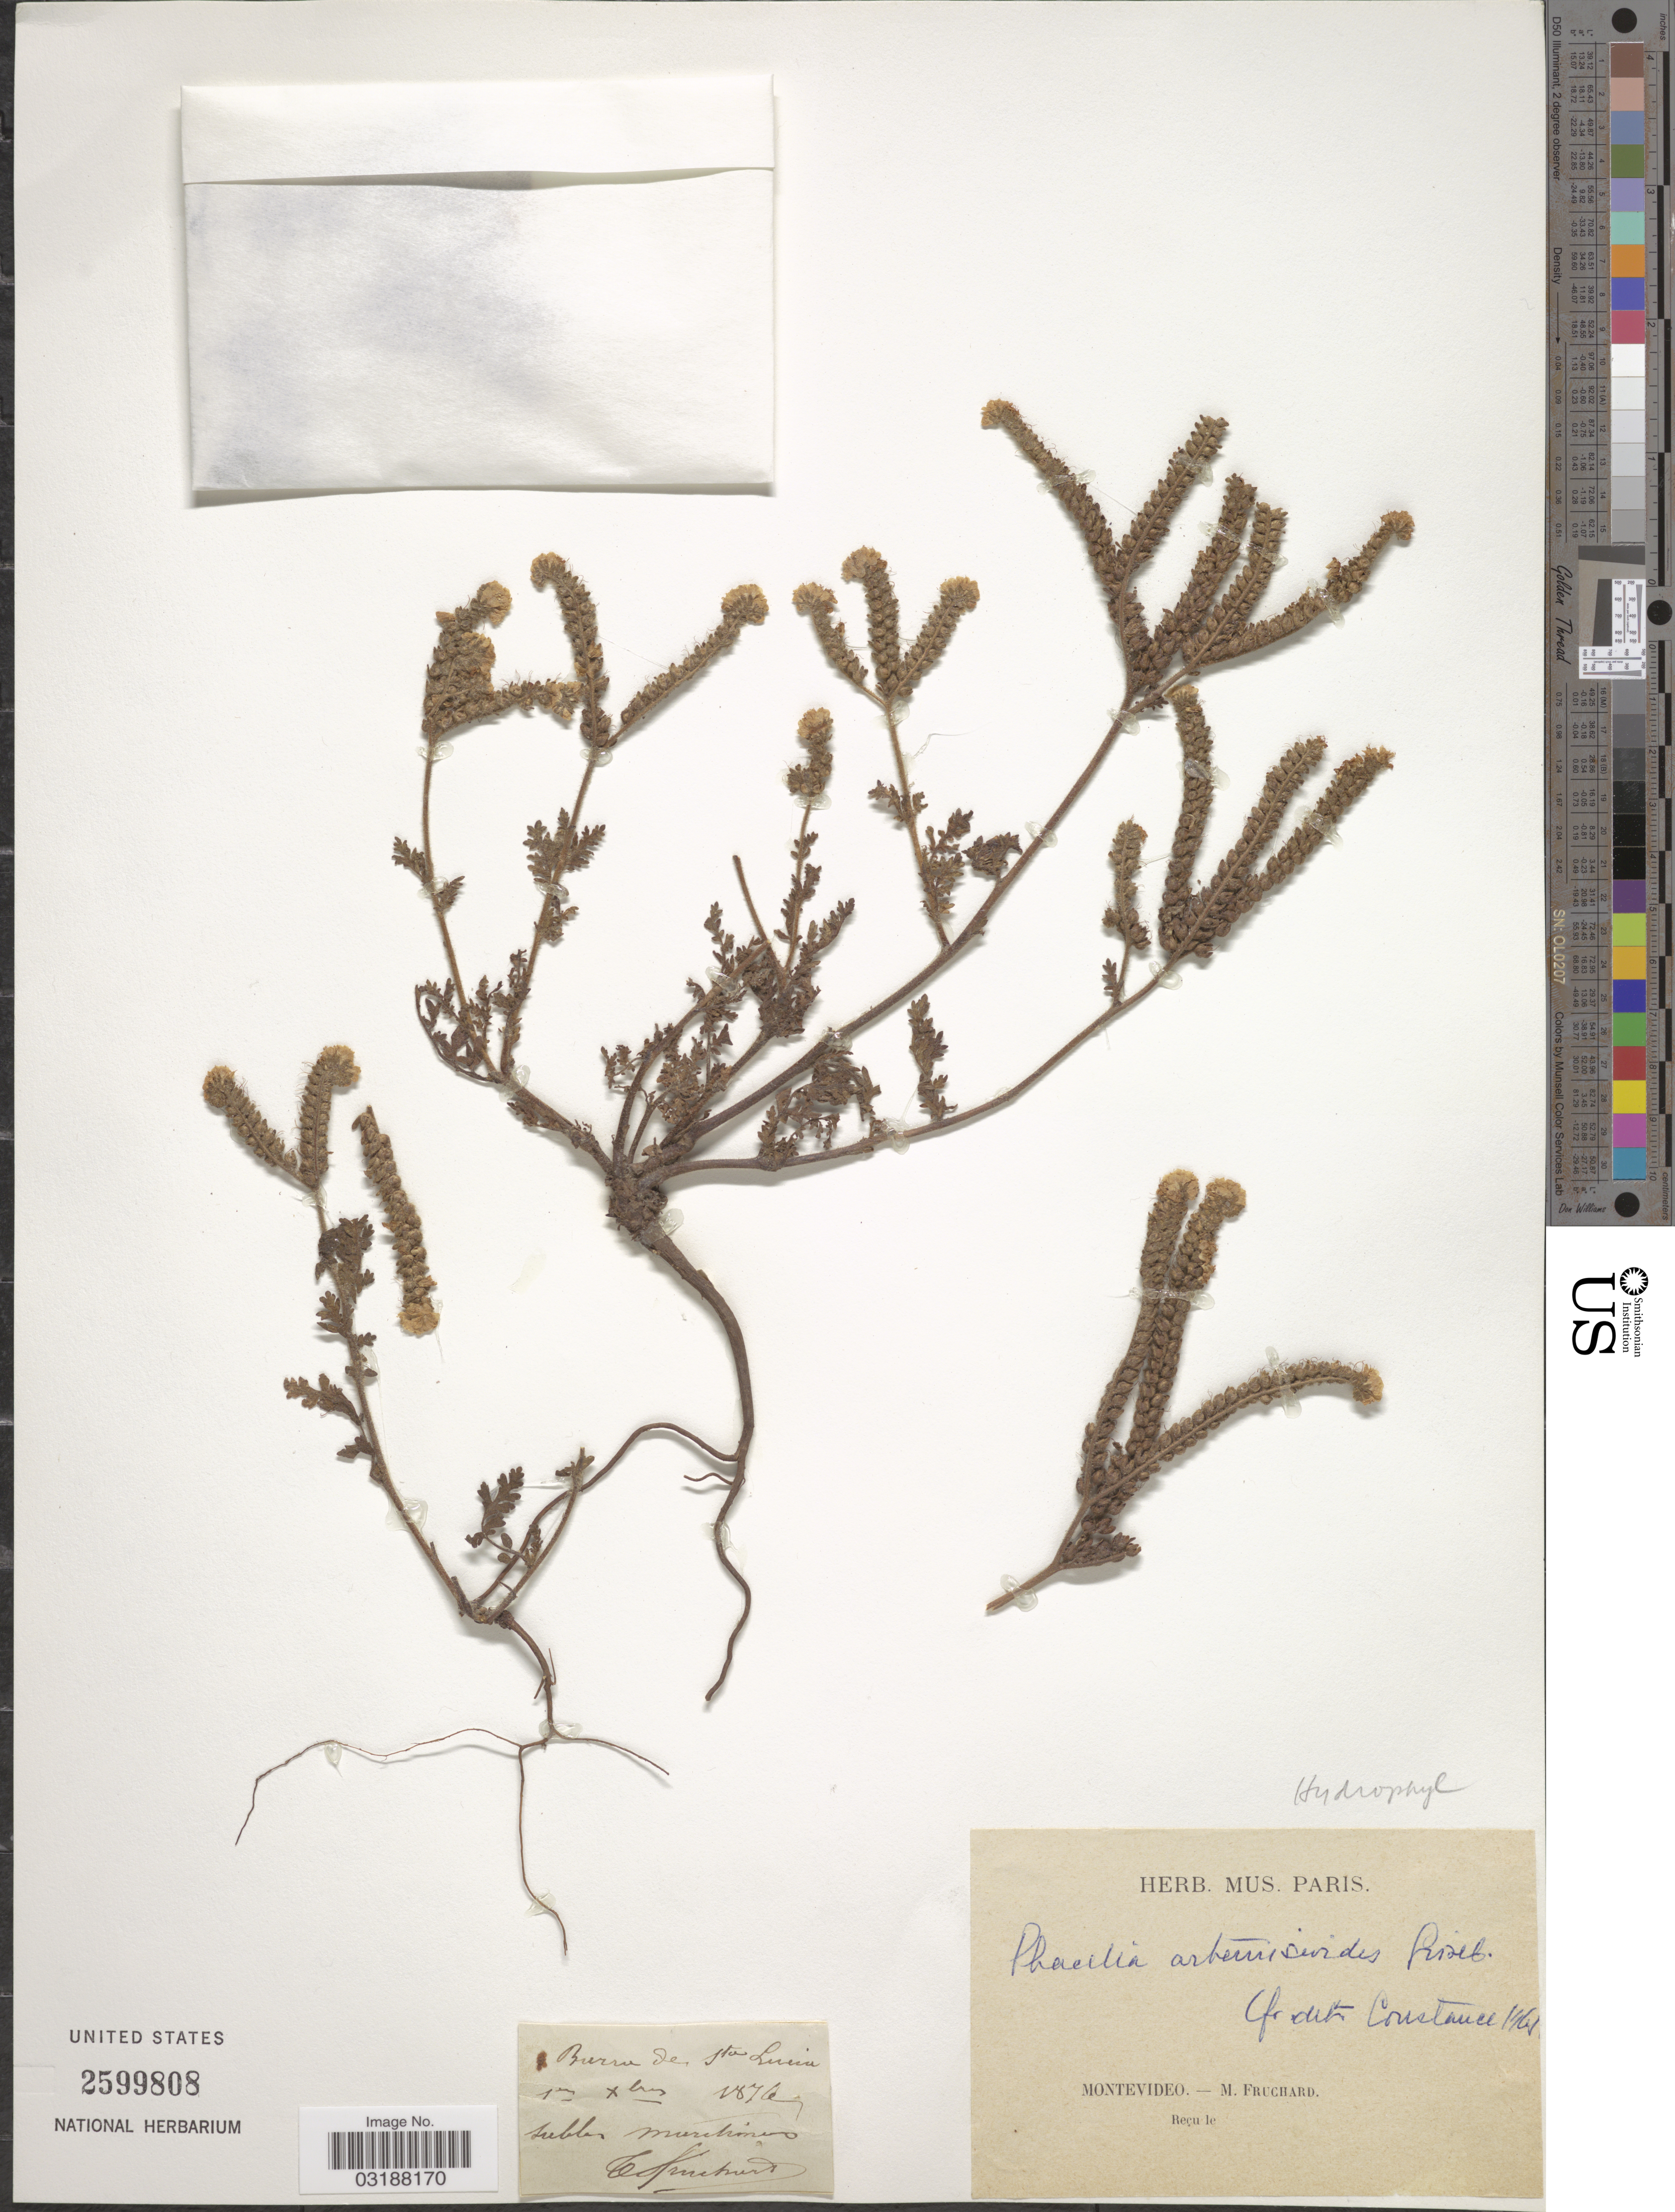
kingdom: Plantae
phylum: Tracheophyta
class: Magnoliopsida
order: Boraginales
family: Hydrophyllaceae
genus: Phacelia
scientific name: Phacelia artemisioides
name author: Griseb.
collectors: M. Fruchard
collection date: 1876-12-01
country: Uruguay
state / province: Montevideo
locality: Barra de Sta. Lucia.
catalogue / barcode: US 2599808